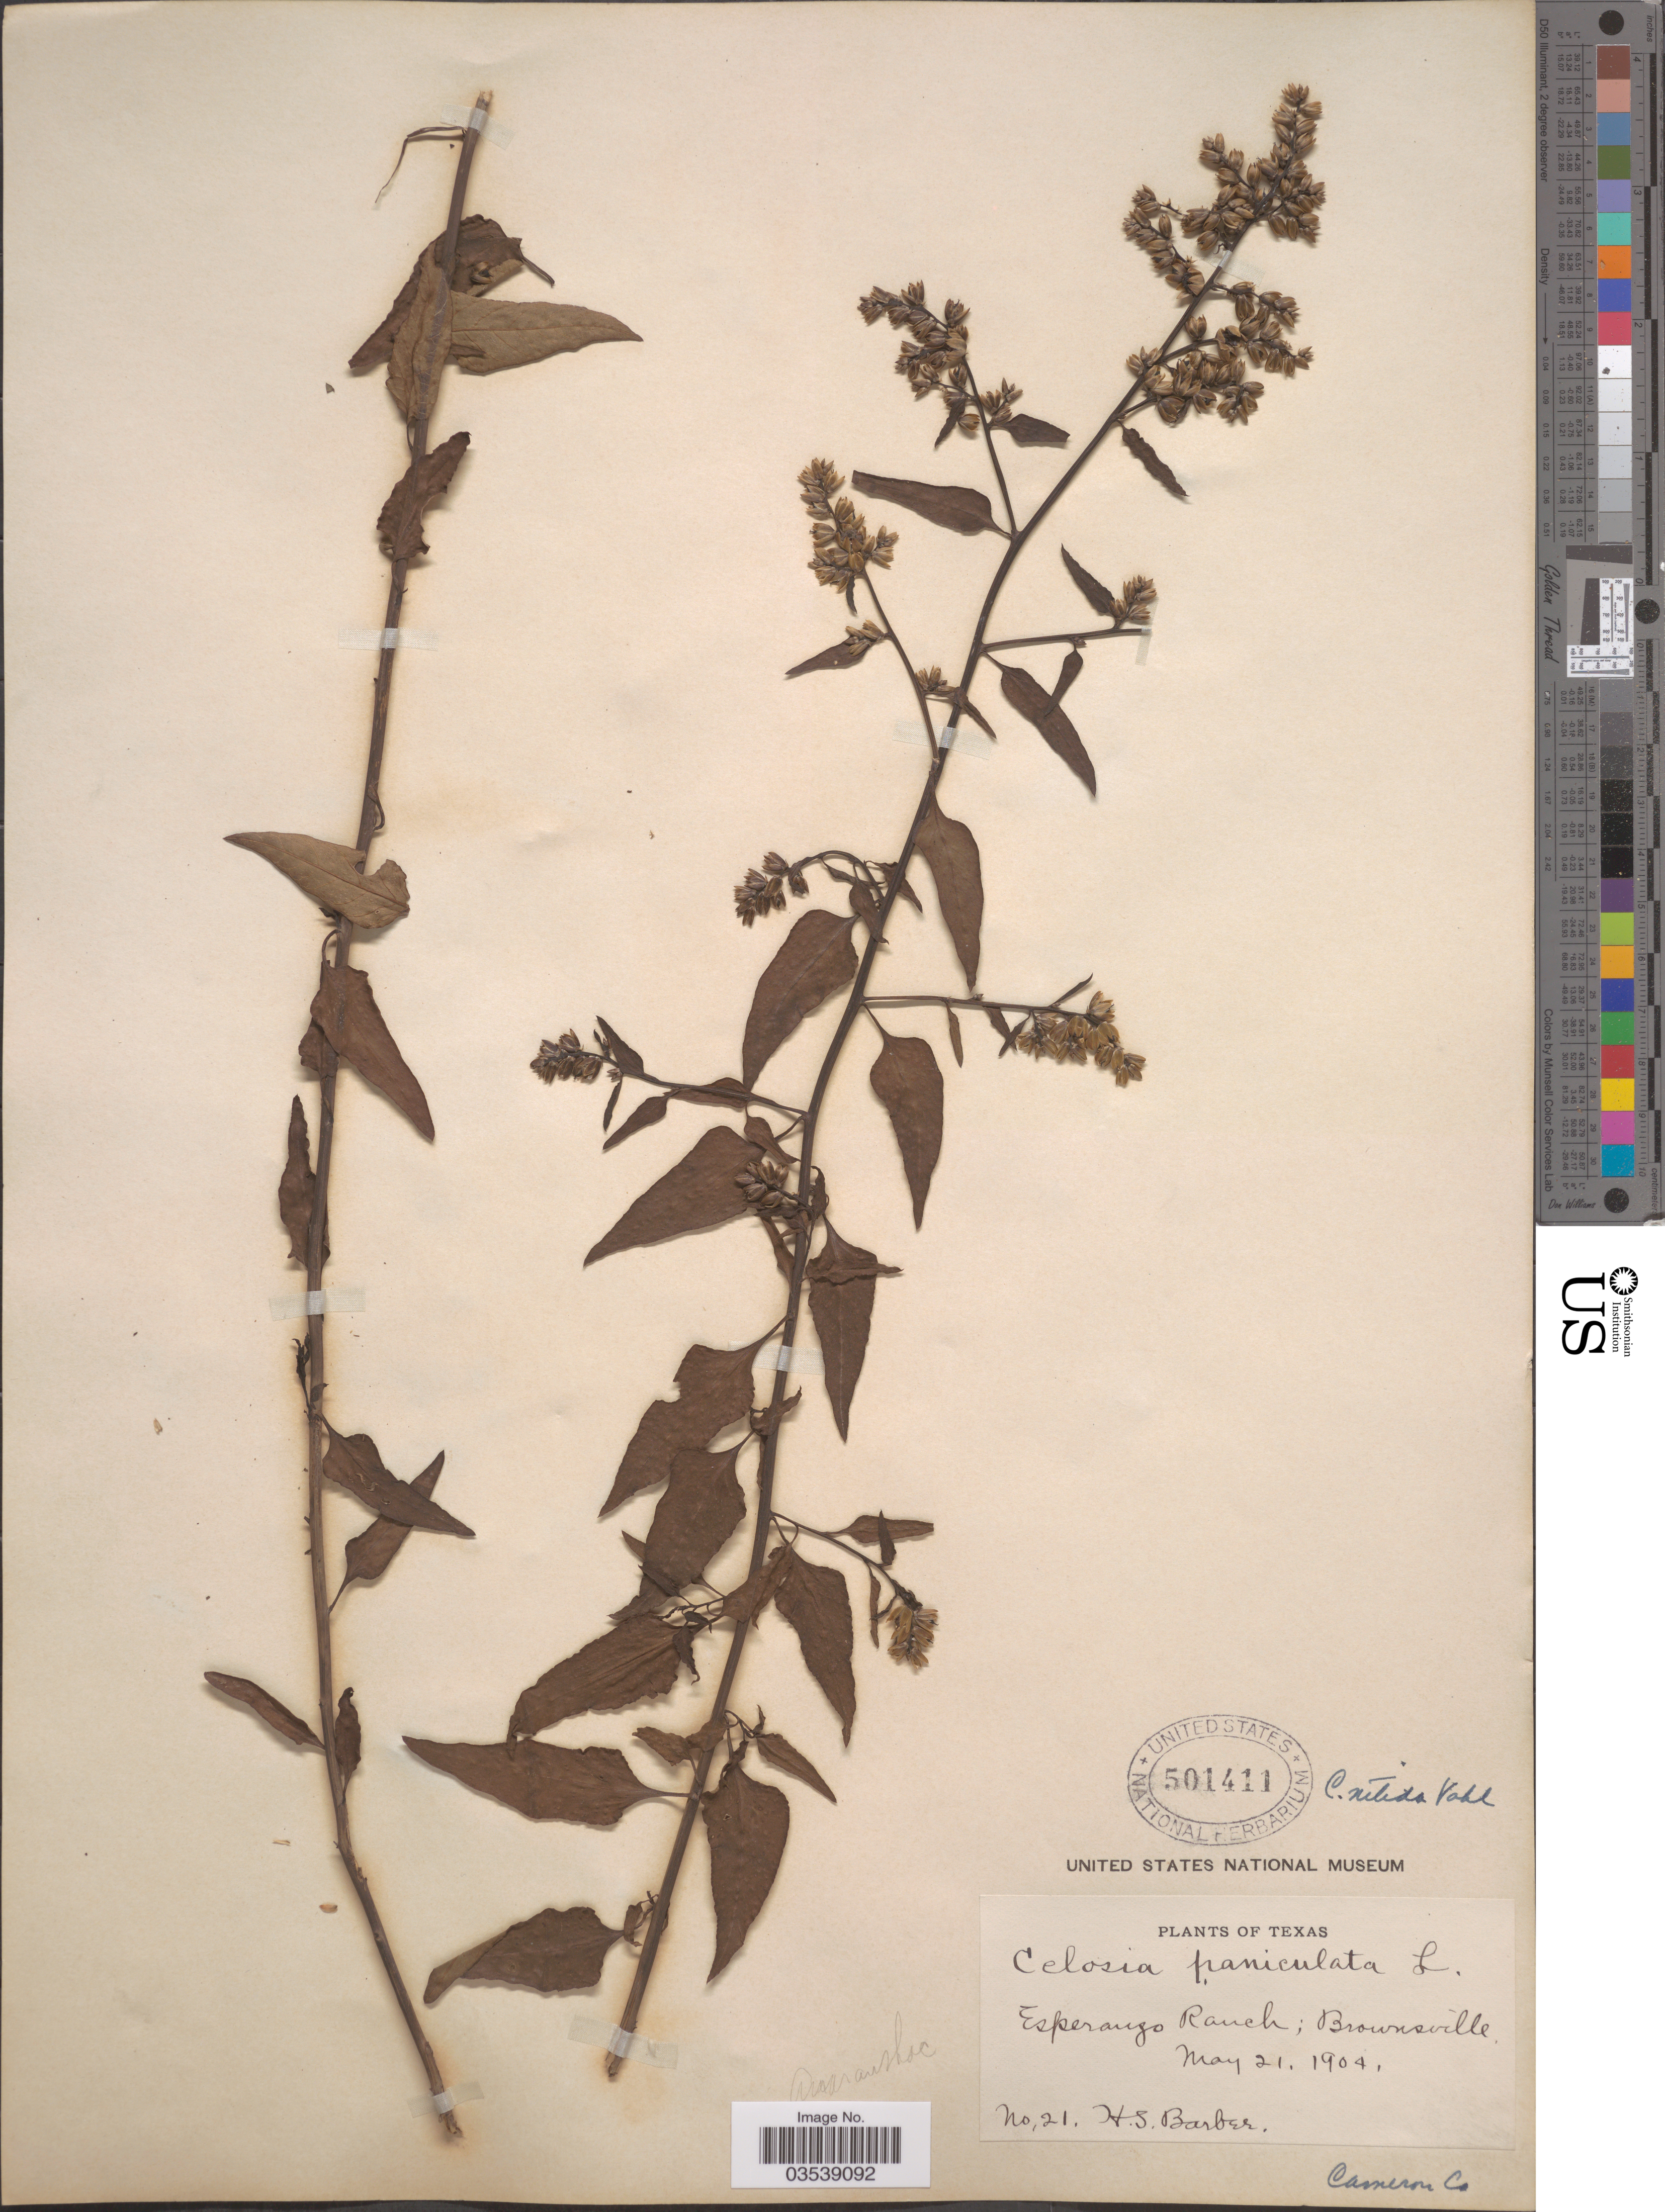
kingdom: Plantae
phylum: Tracheophyta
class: Magnoliopsida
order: Caryophyllales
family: Amaranthaceae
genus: Celosia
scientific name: Celosia nitida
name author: Vahl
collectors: H. Barber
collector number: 21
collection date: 1904-05-21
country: United States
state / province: Texas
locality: Esperango Ranch; Brownsville. Cameron Co.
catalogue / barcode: US 501411